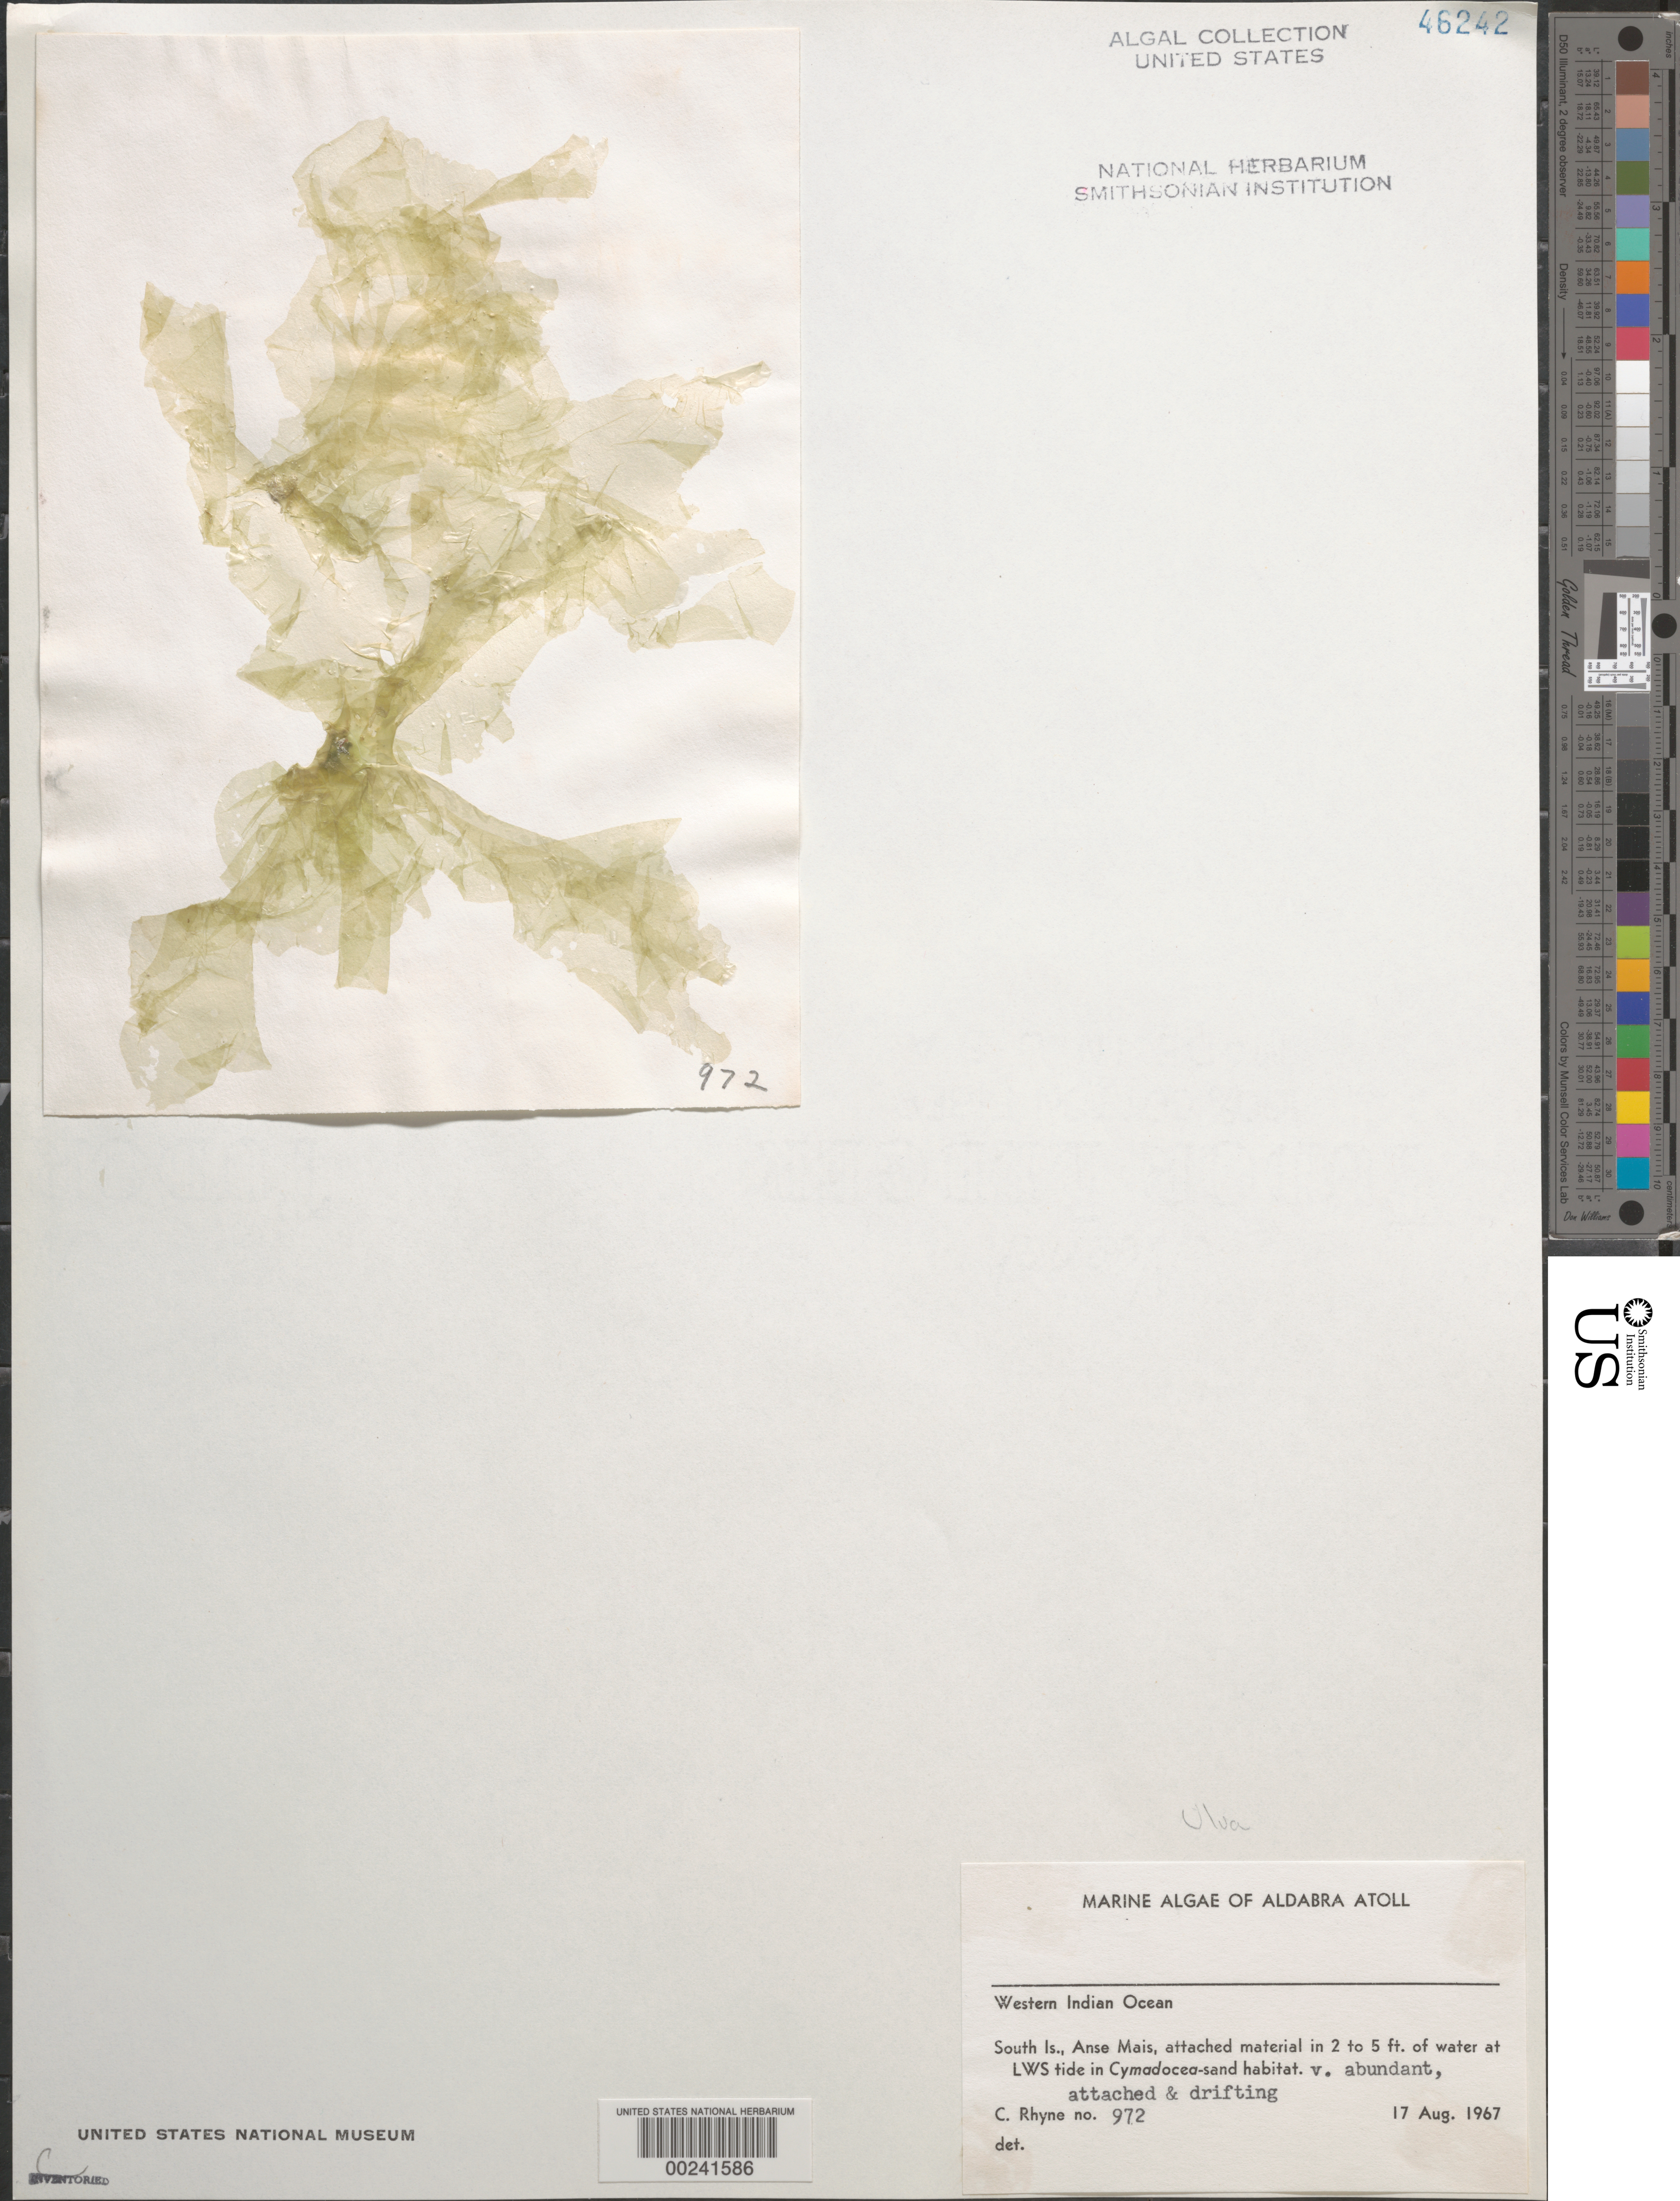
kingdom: Plantae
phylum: Chlorophyta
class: Ulvophyceae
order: Ulvales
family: Ulvaceae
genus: Ulva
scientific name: Ulva sp.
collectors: C. Rhyne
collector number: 972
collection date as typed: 17 Aug 1967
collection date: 1967-08-17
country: Seychelles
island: Aldabra Atoll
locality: South Islet, Anse Mais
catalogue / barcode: US 46242